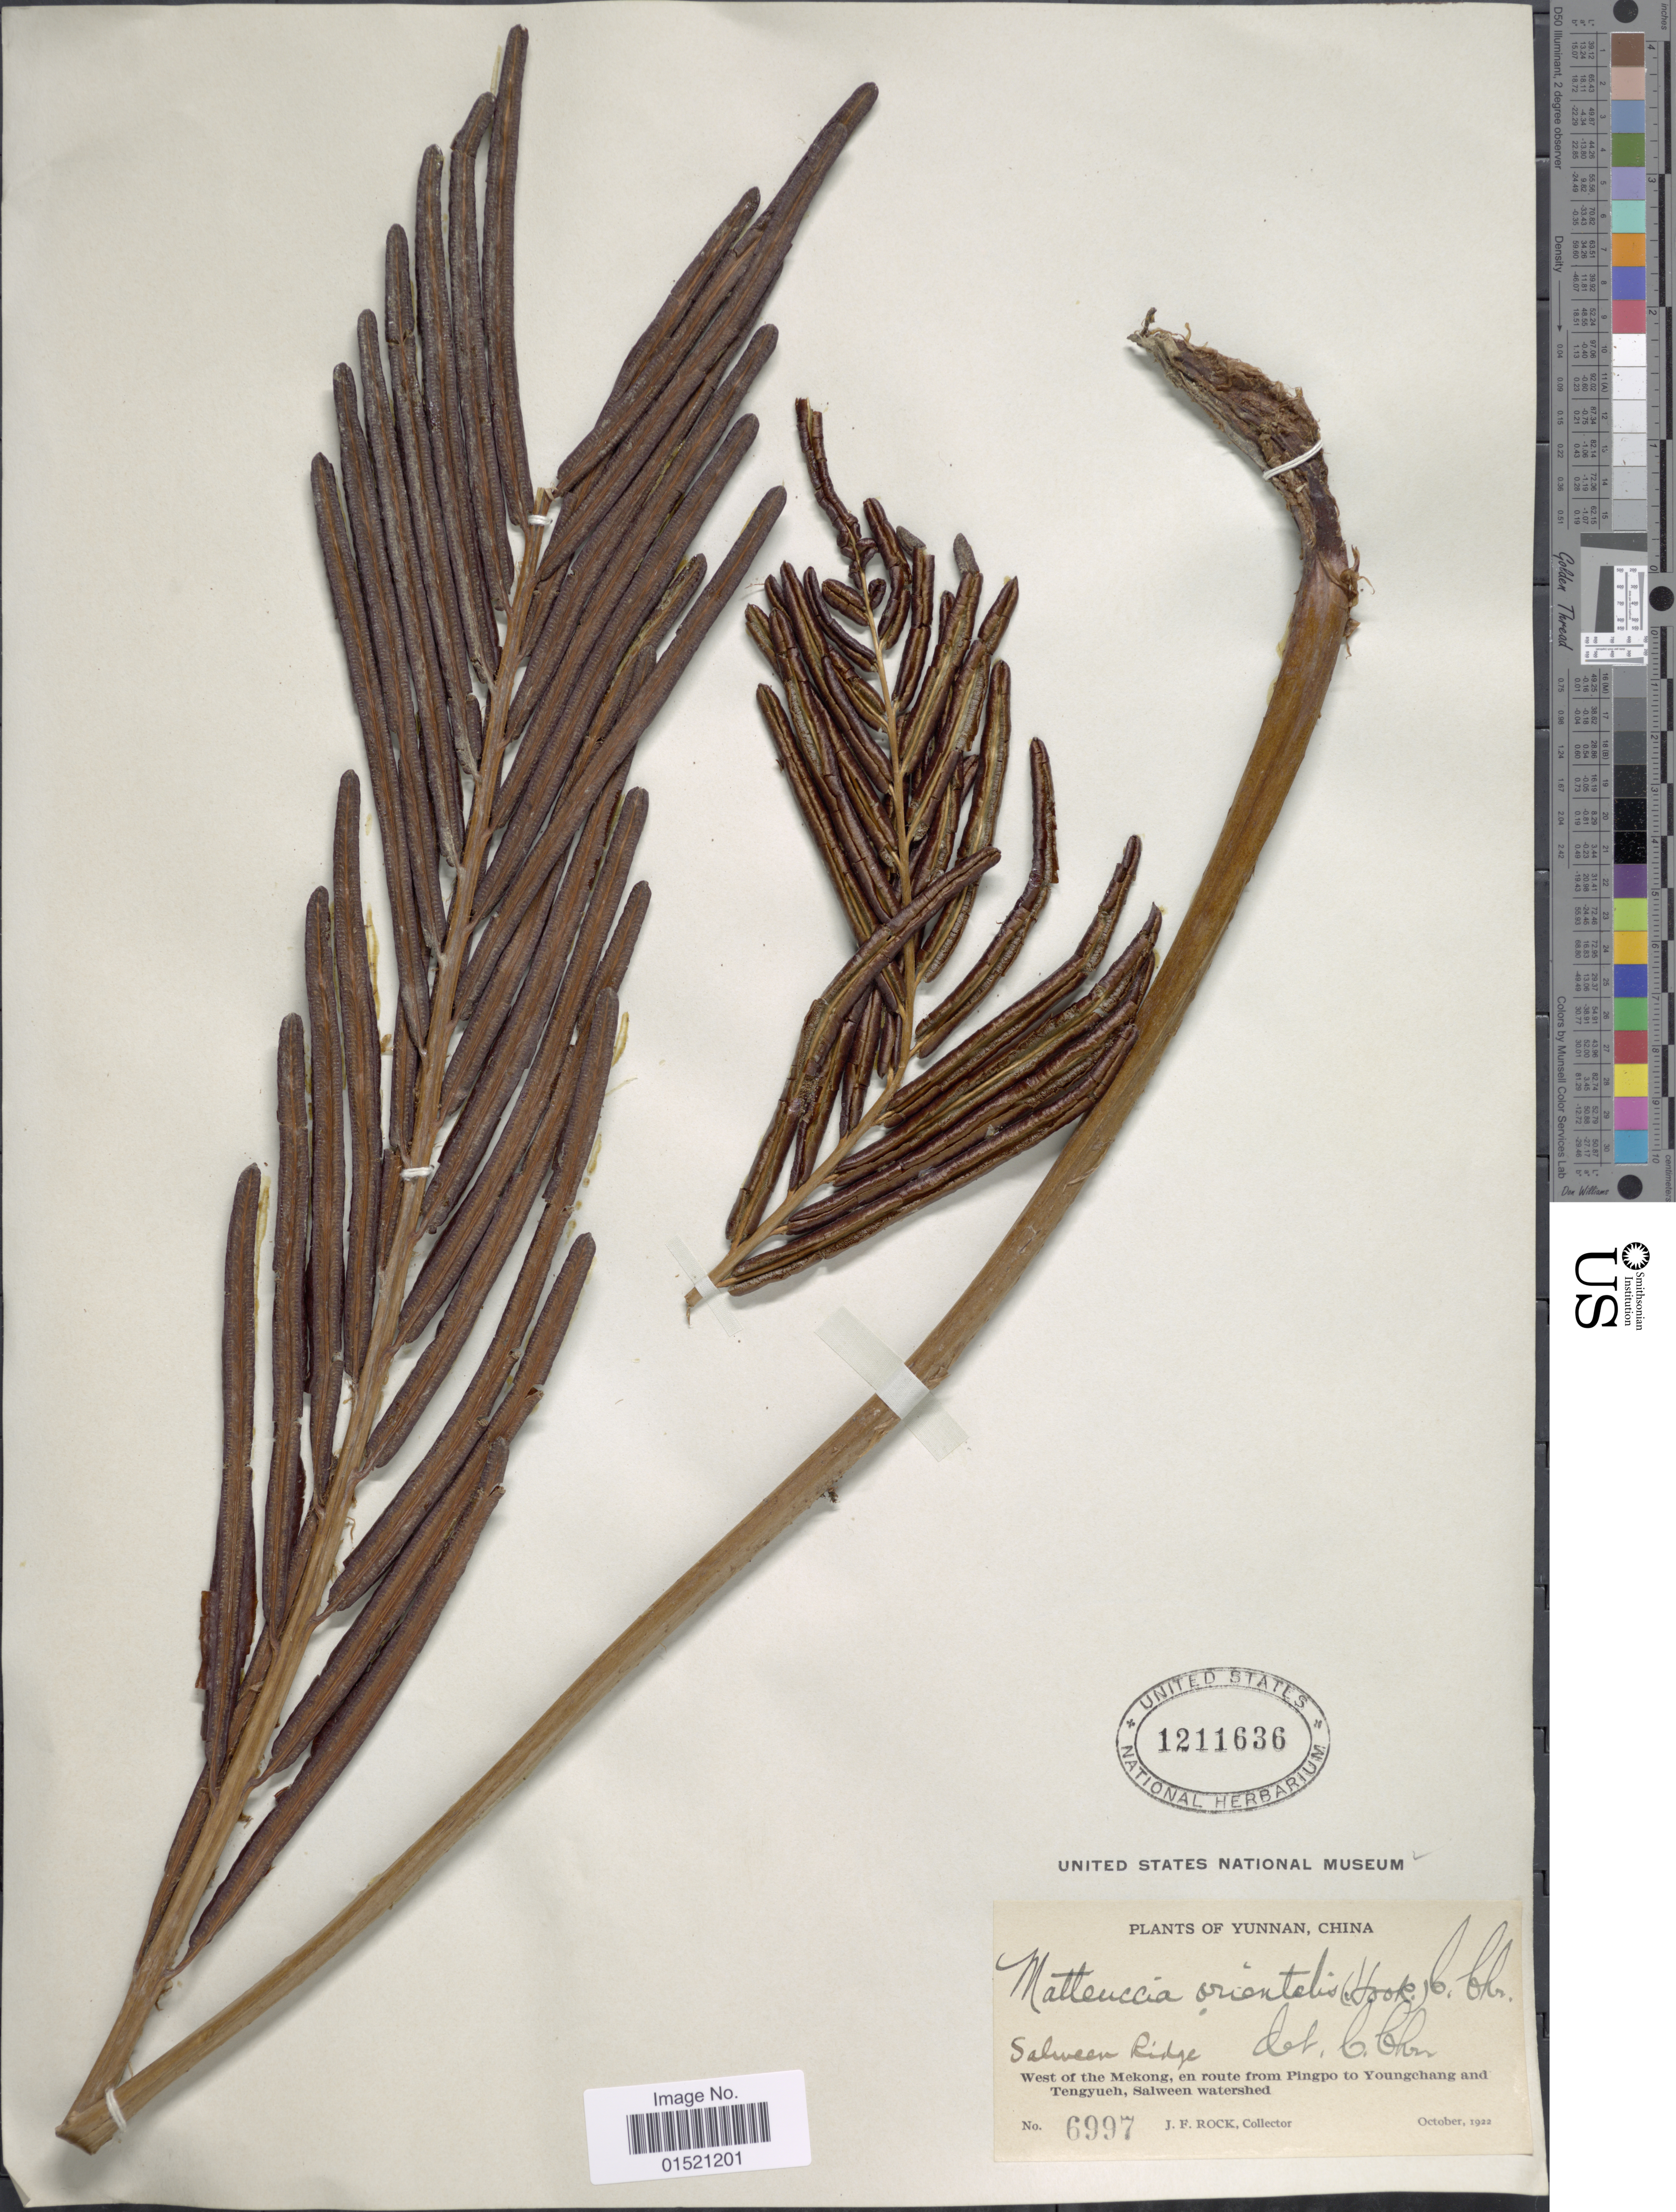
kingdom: Plantae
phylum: Tracheophyta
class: Polypodiopsida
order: Polypodiales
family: Onocleaceae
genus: Pentarhizidium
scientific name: Pentarhizidium orientale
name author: (Hook.) Hayata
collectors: J. Rock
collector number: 6997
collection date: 1922-10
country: China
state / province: Yunnan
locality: Salween ridge, West of the Mekong, en route from Pingpo to Youngchang and Tengyueh, Salween watershed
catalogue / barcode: US 1211636